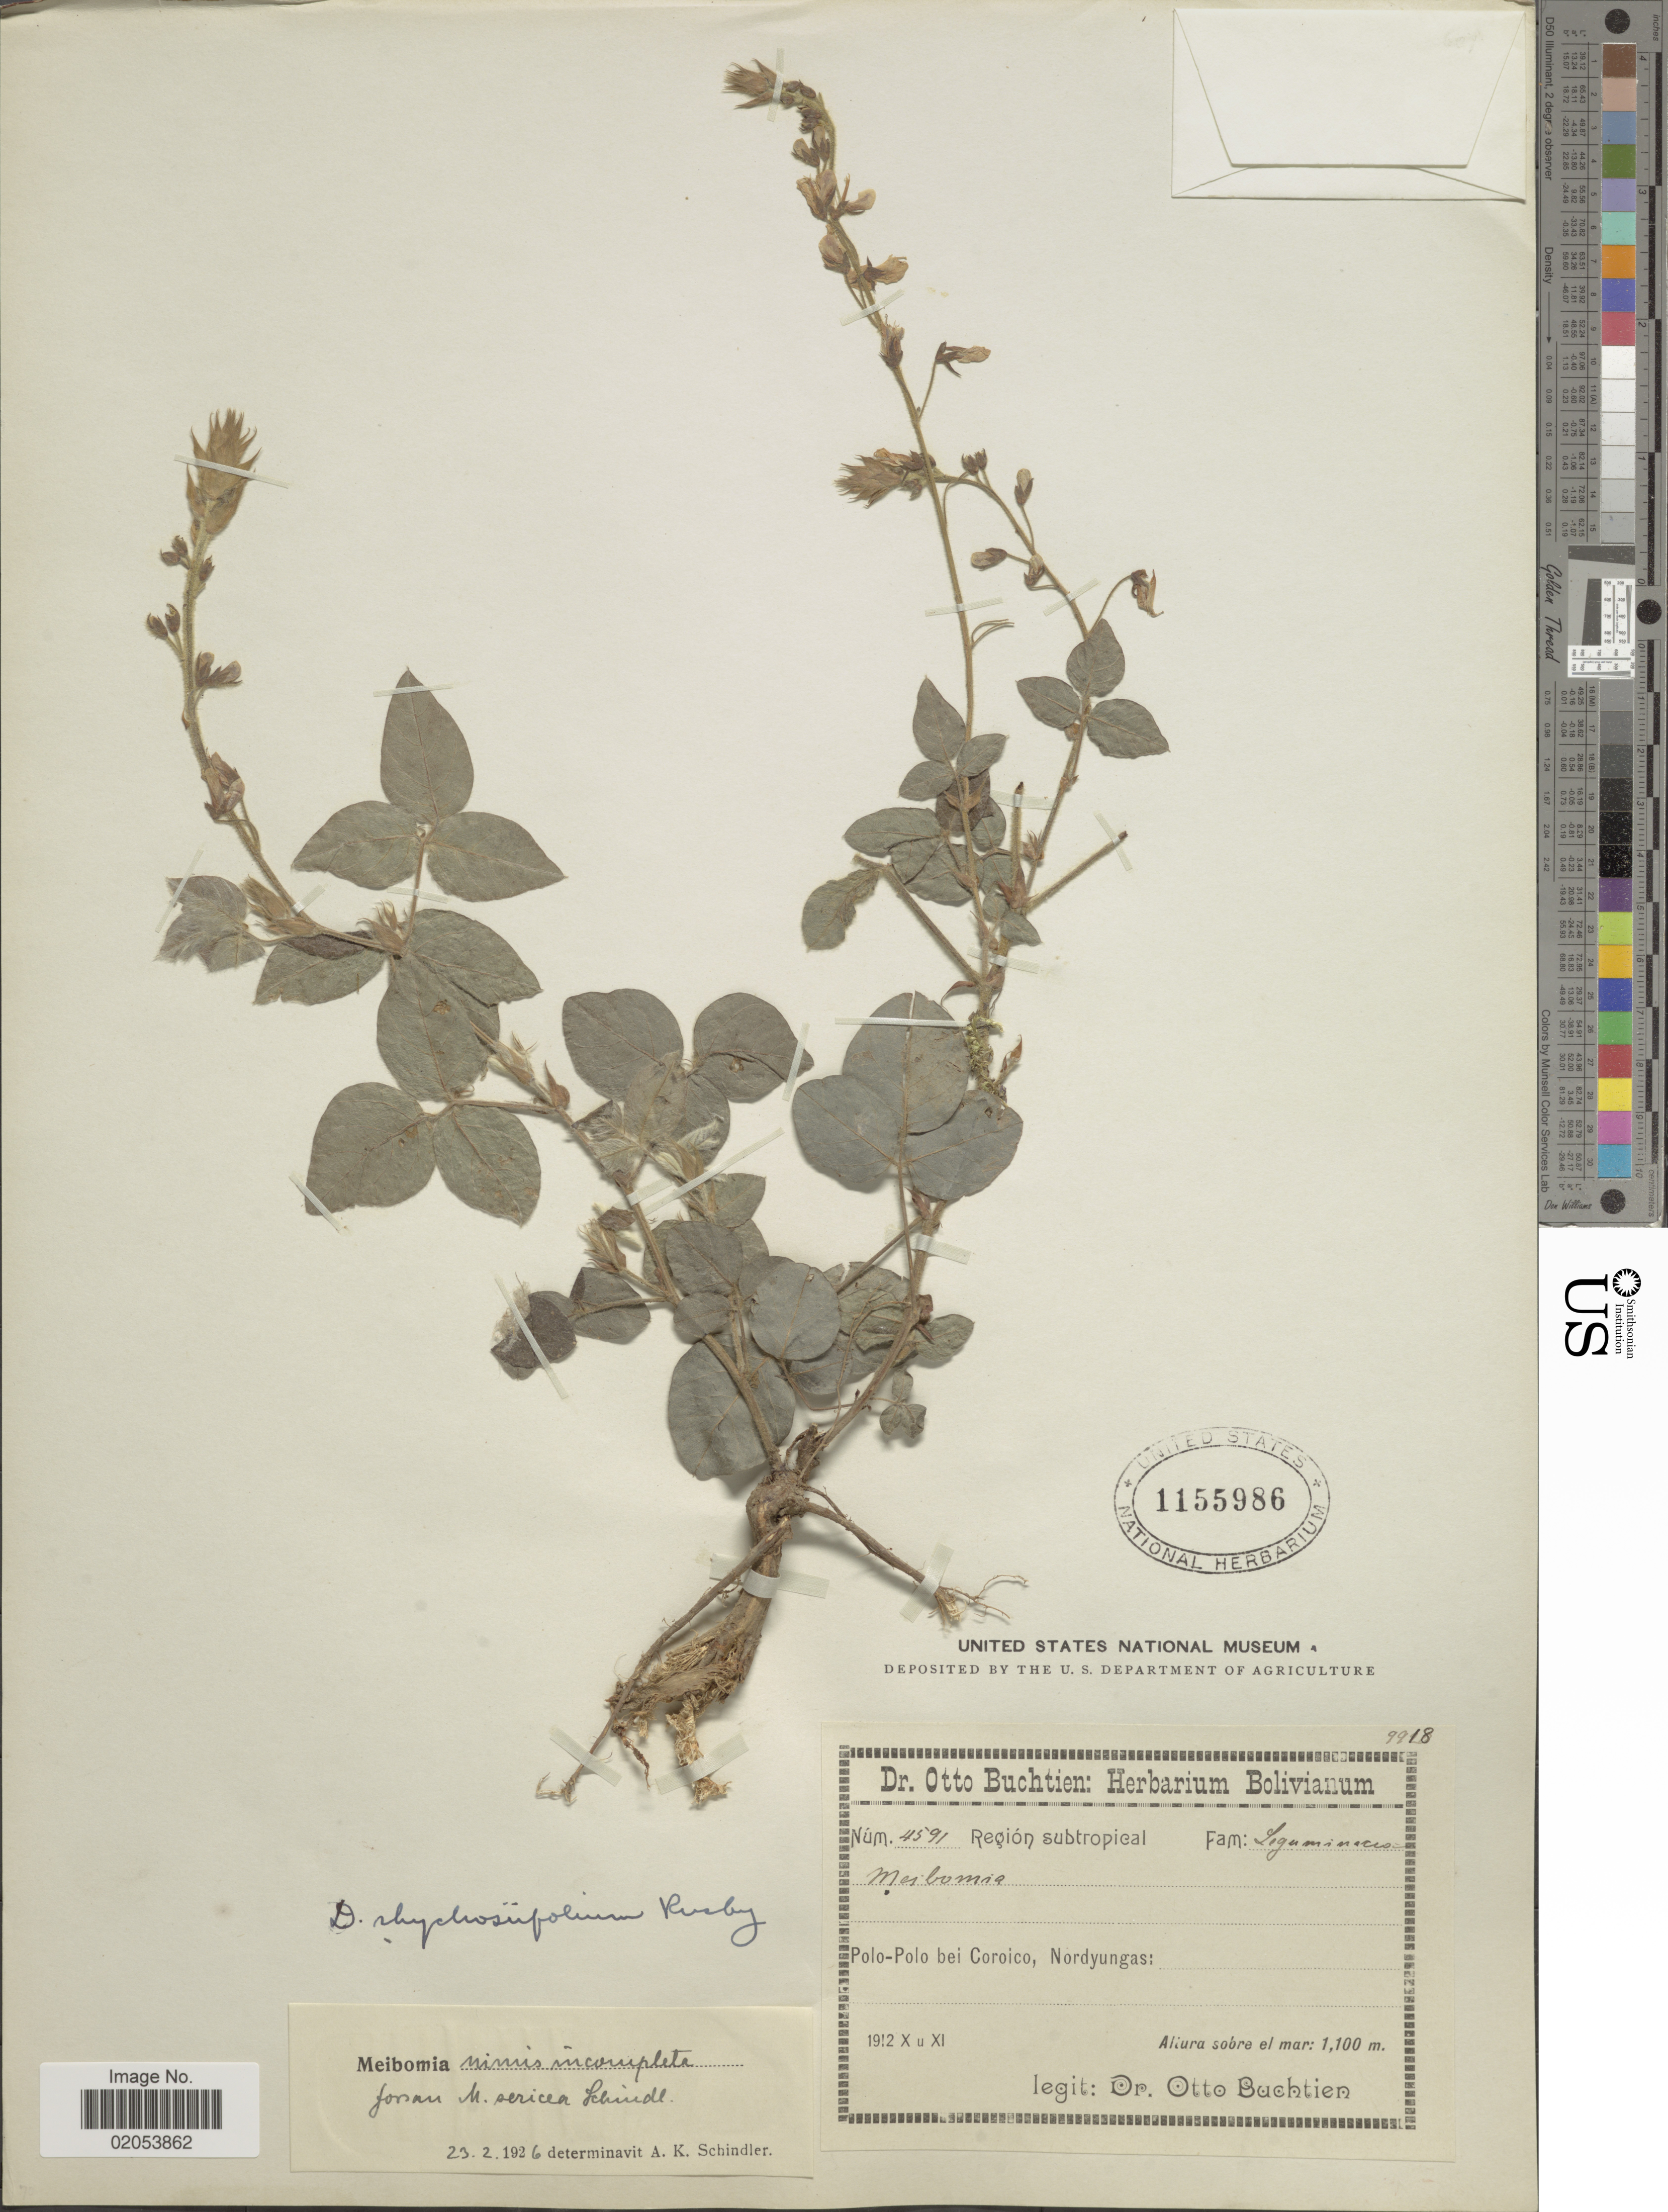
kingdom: Plantae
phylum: Tracheophyta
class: Magnoliopsida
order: Fabales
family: Fabaceae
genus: Desmodium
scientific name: Desmodium rhynchosiifolium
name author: Rusby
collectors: O. Buchtien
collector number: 4591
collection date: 1912-10/1912-11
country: Bolivia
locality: Region subtropical. Polo-Polo bei Coroico, Nordyungas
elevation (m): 1100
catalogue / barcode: US 1155986